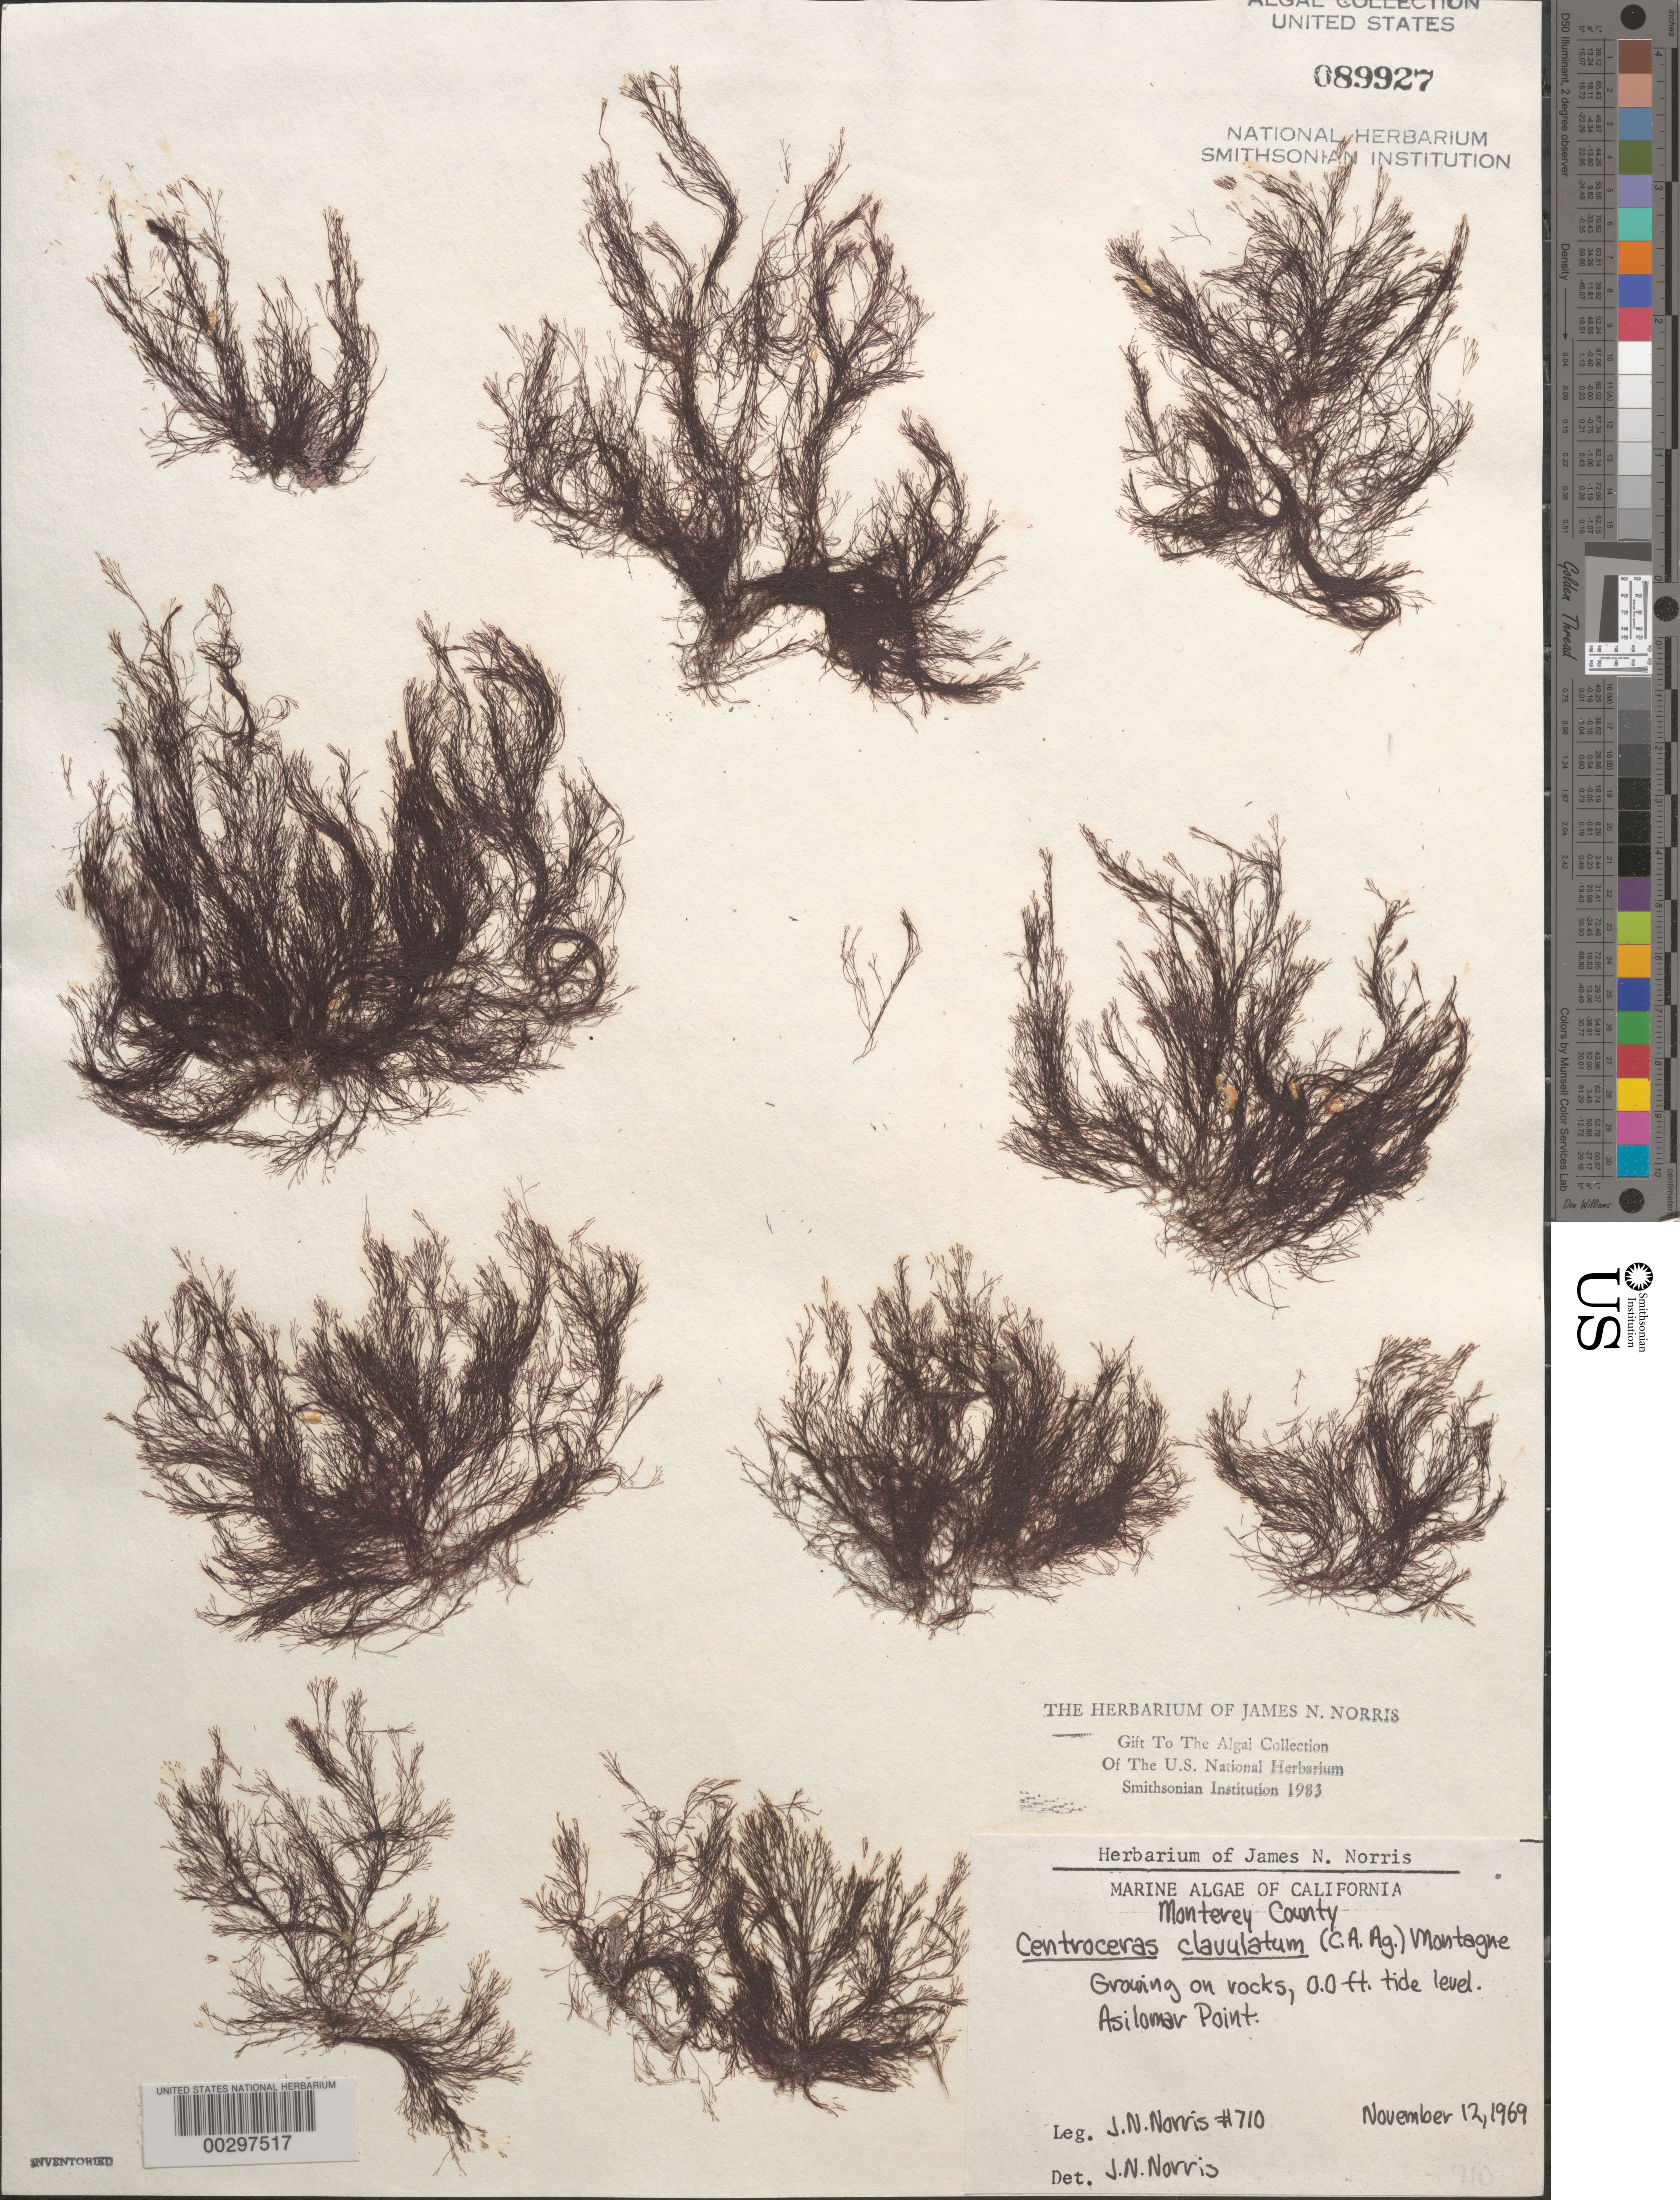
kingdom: Plantae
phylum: Rhodophyta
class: Florideophyceae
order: Ceramiales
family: Ceramiaceae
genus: Centroceras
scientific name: Centroceras clavulatum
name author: (C. Agardh) Mont.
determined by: Norris, James N.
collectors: J. N. Norris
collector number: JN-710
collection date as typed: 12 Nov 1969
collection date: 1969-11-12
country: United States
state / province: California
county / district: Monterey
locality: Asilomar Point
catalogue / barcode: US 89927